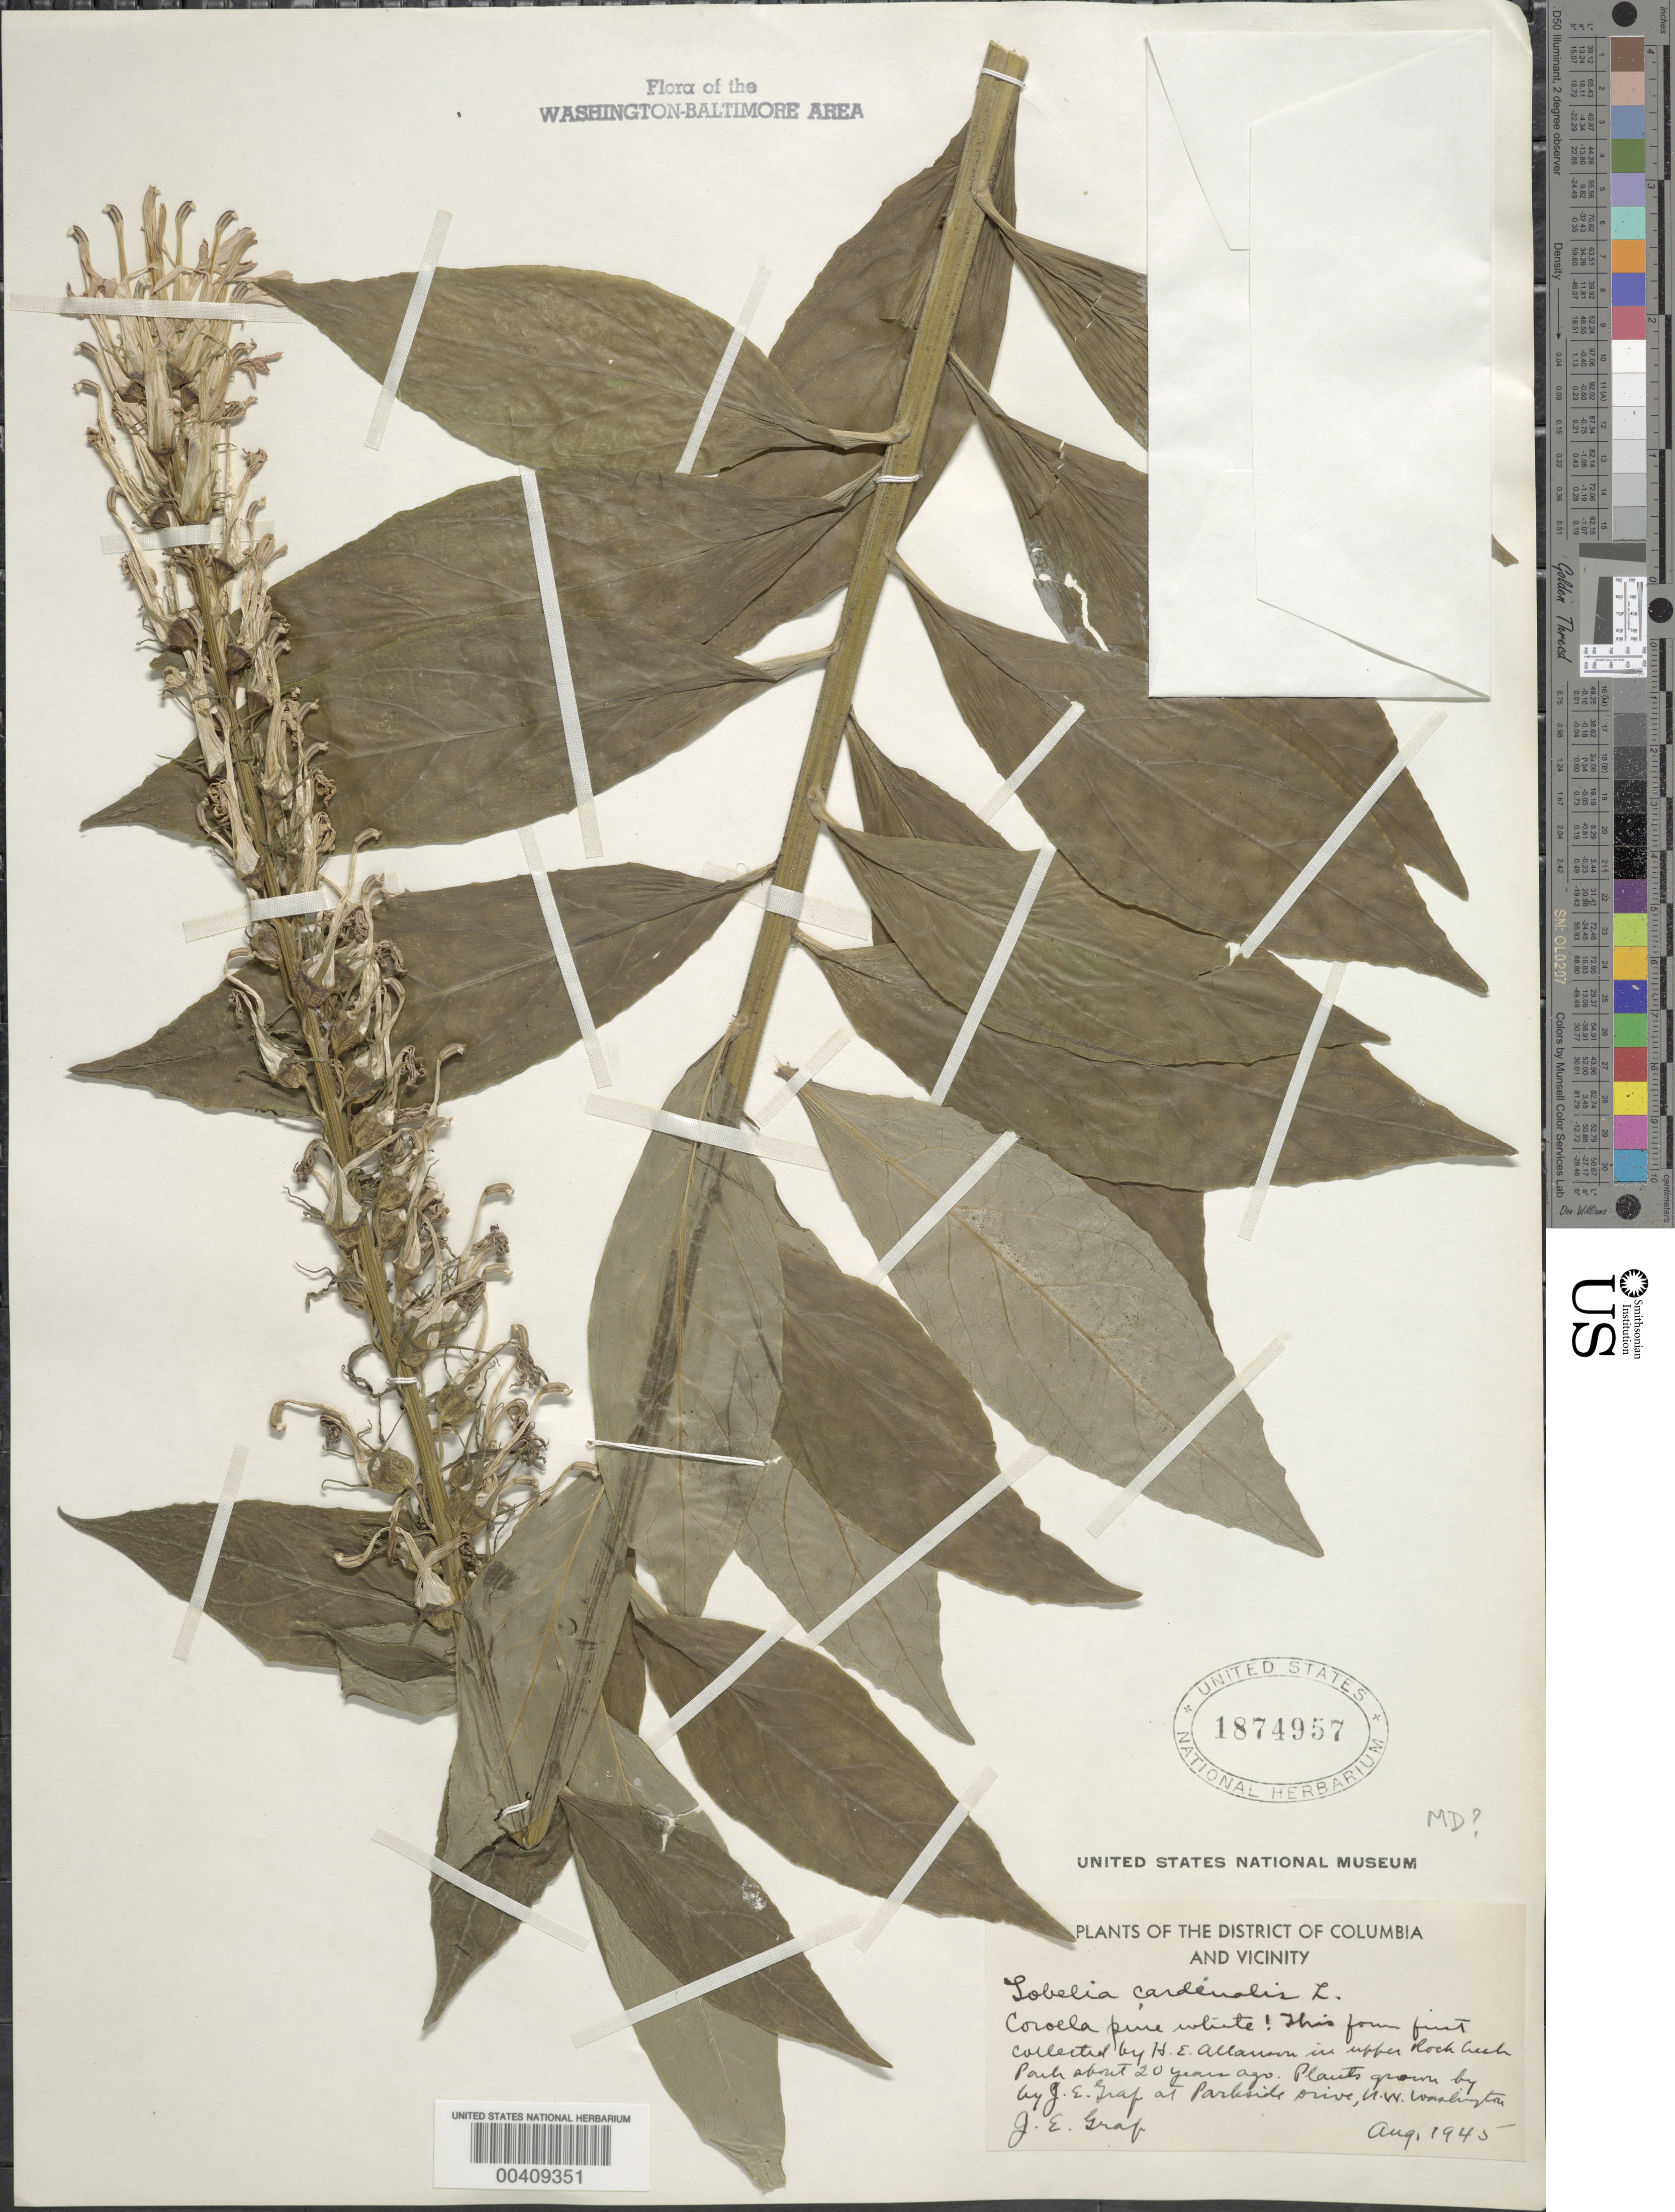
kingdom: Plantae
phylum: Tracheophyta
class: Magnoliopsida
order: Asterales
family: Campanulaceae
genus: Lobelia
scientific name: Lobelia cardinalis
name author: L.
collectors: J. E. Gray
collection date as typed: Aug 1945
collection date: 1945-08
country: United States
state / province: District of Columbia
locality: garden of Gray, Palisade Dr.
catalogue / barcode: US 1874957